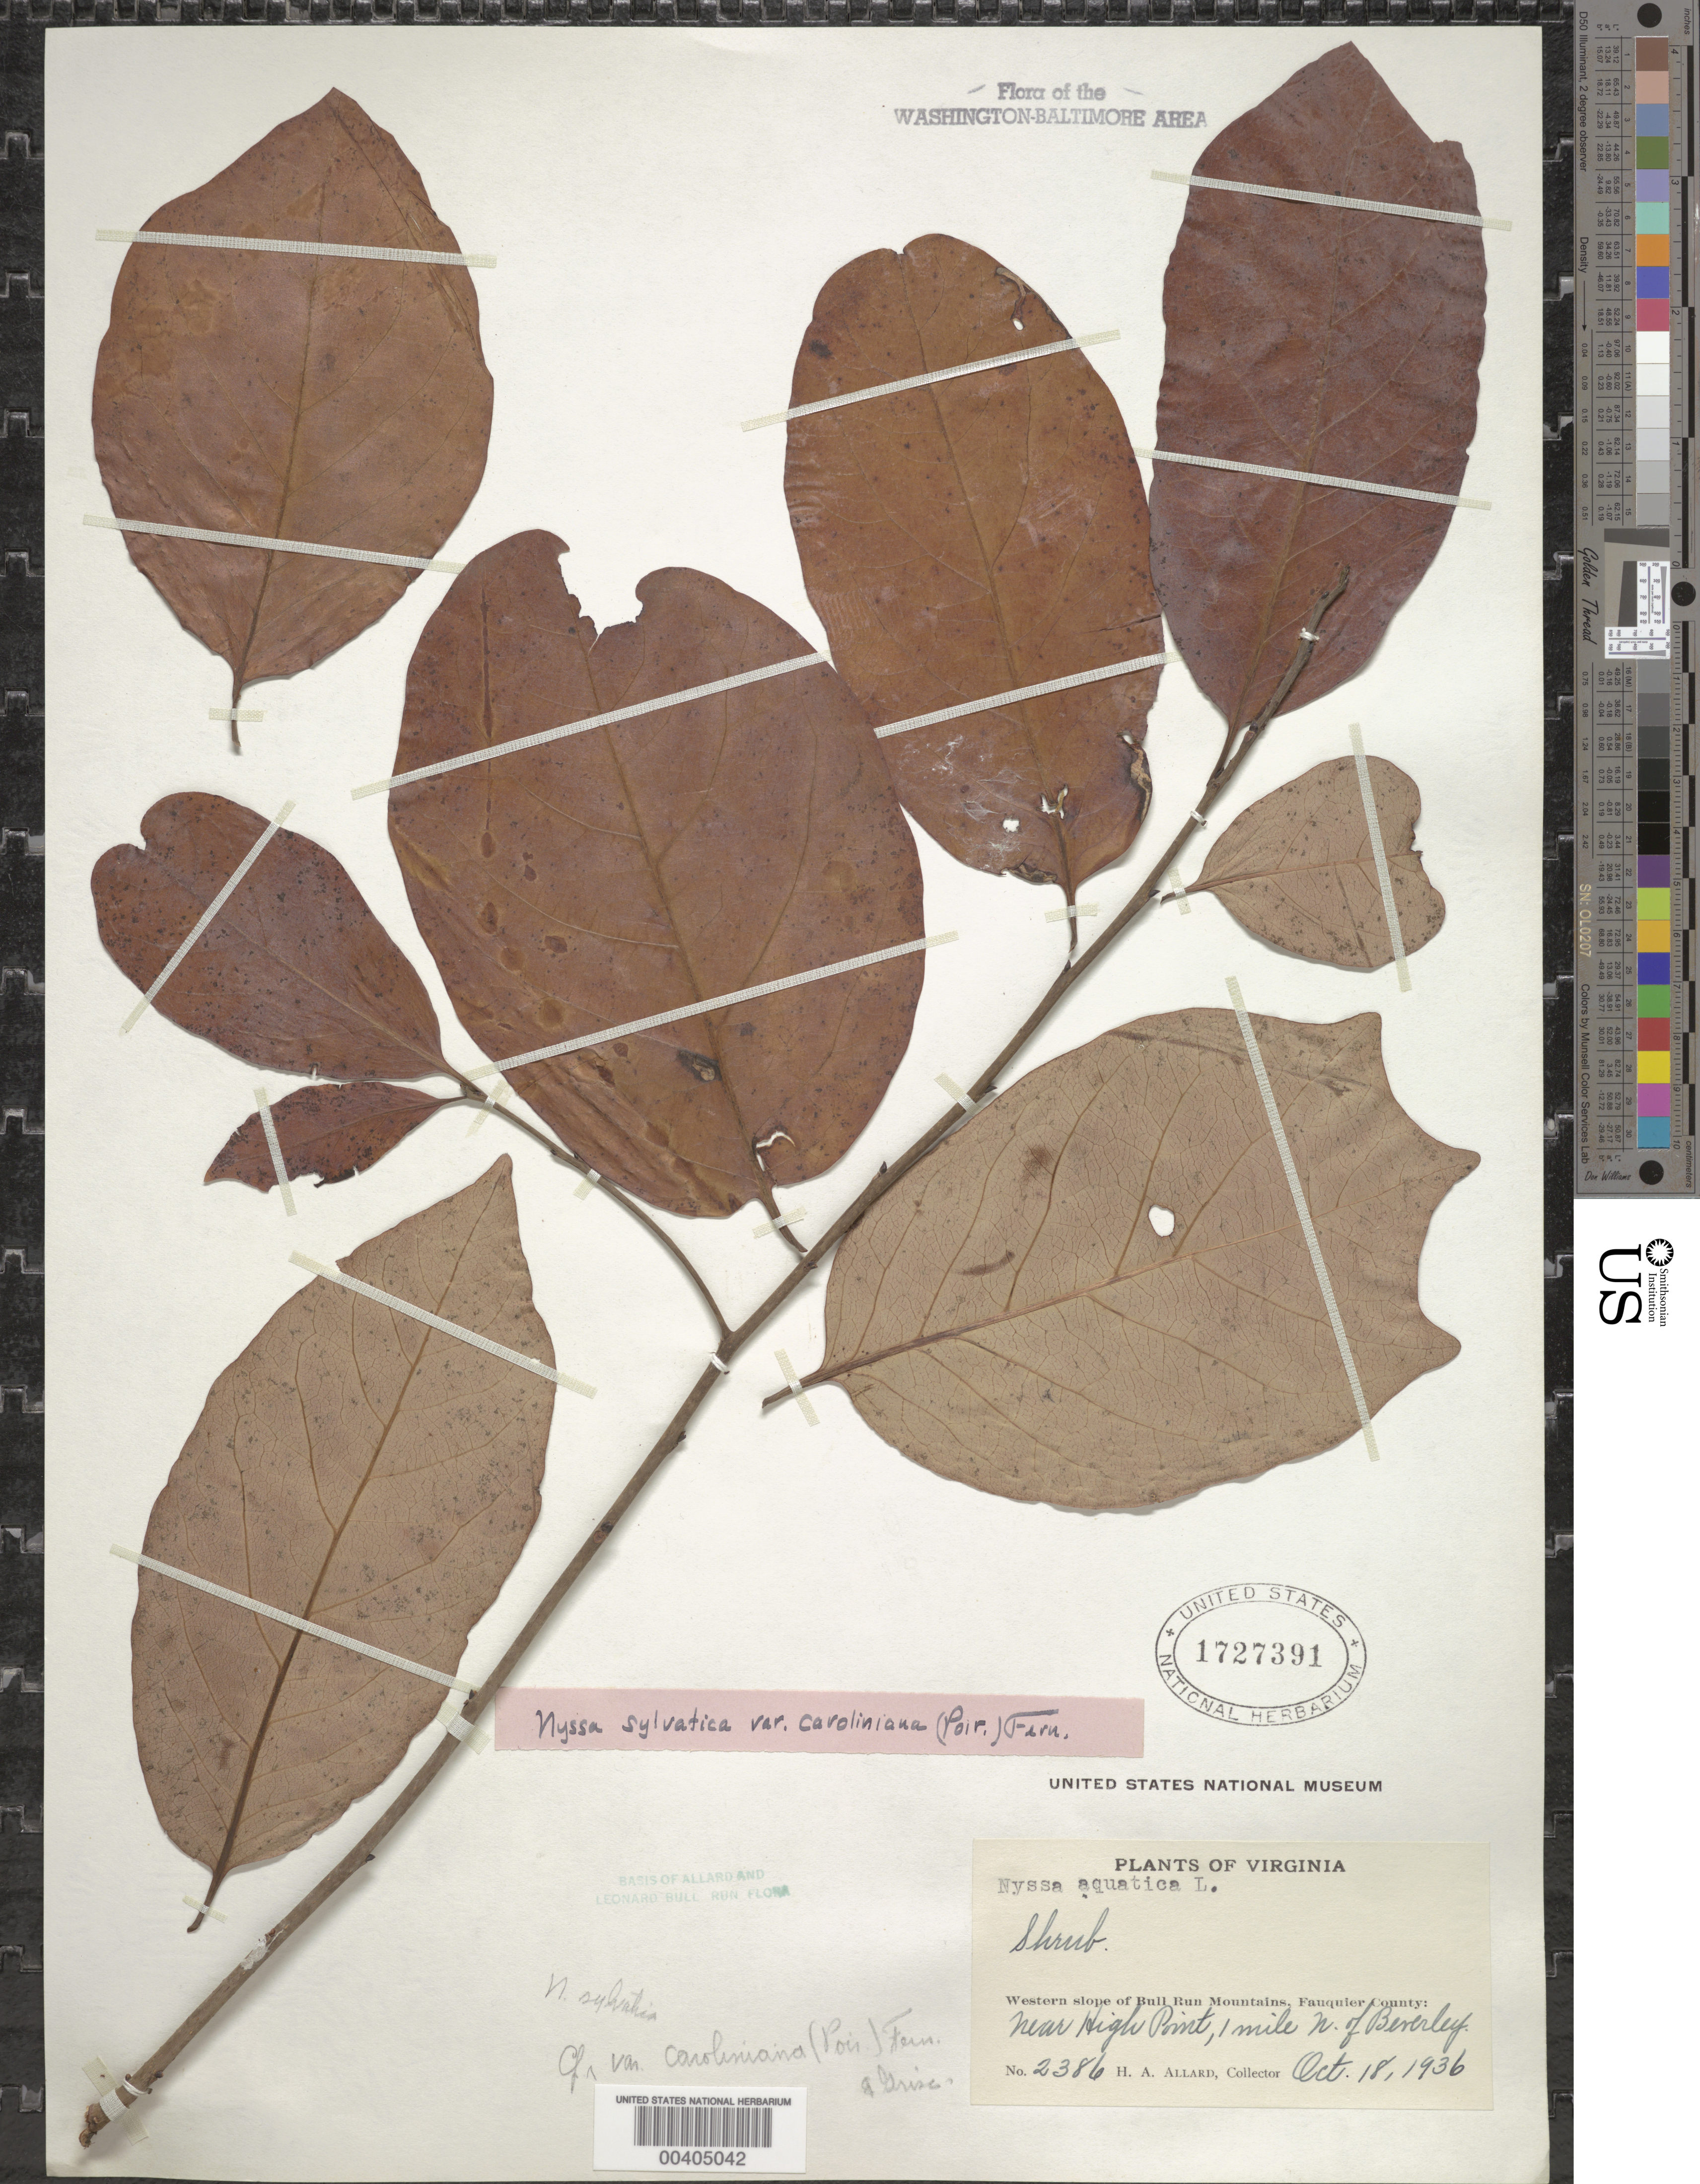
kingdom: Plantae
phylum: Tracheophyta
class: Magnoliopsida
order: Cornales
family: Nyssaceae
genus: Nyssa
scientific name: Nyssa sylvatica var. caroliniana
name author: (Poir.) Fernald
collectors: H. A. Allard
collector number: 2386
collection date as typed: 18 Oct 1936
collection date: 1936-10-18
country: United States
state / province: Virginia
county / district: Loudoun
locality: Mountains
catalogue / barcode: US 1727391